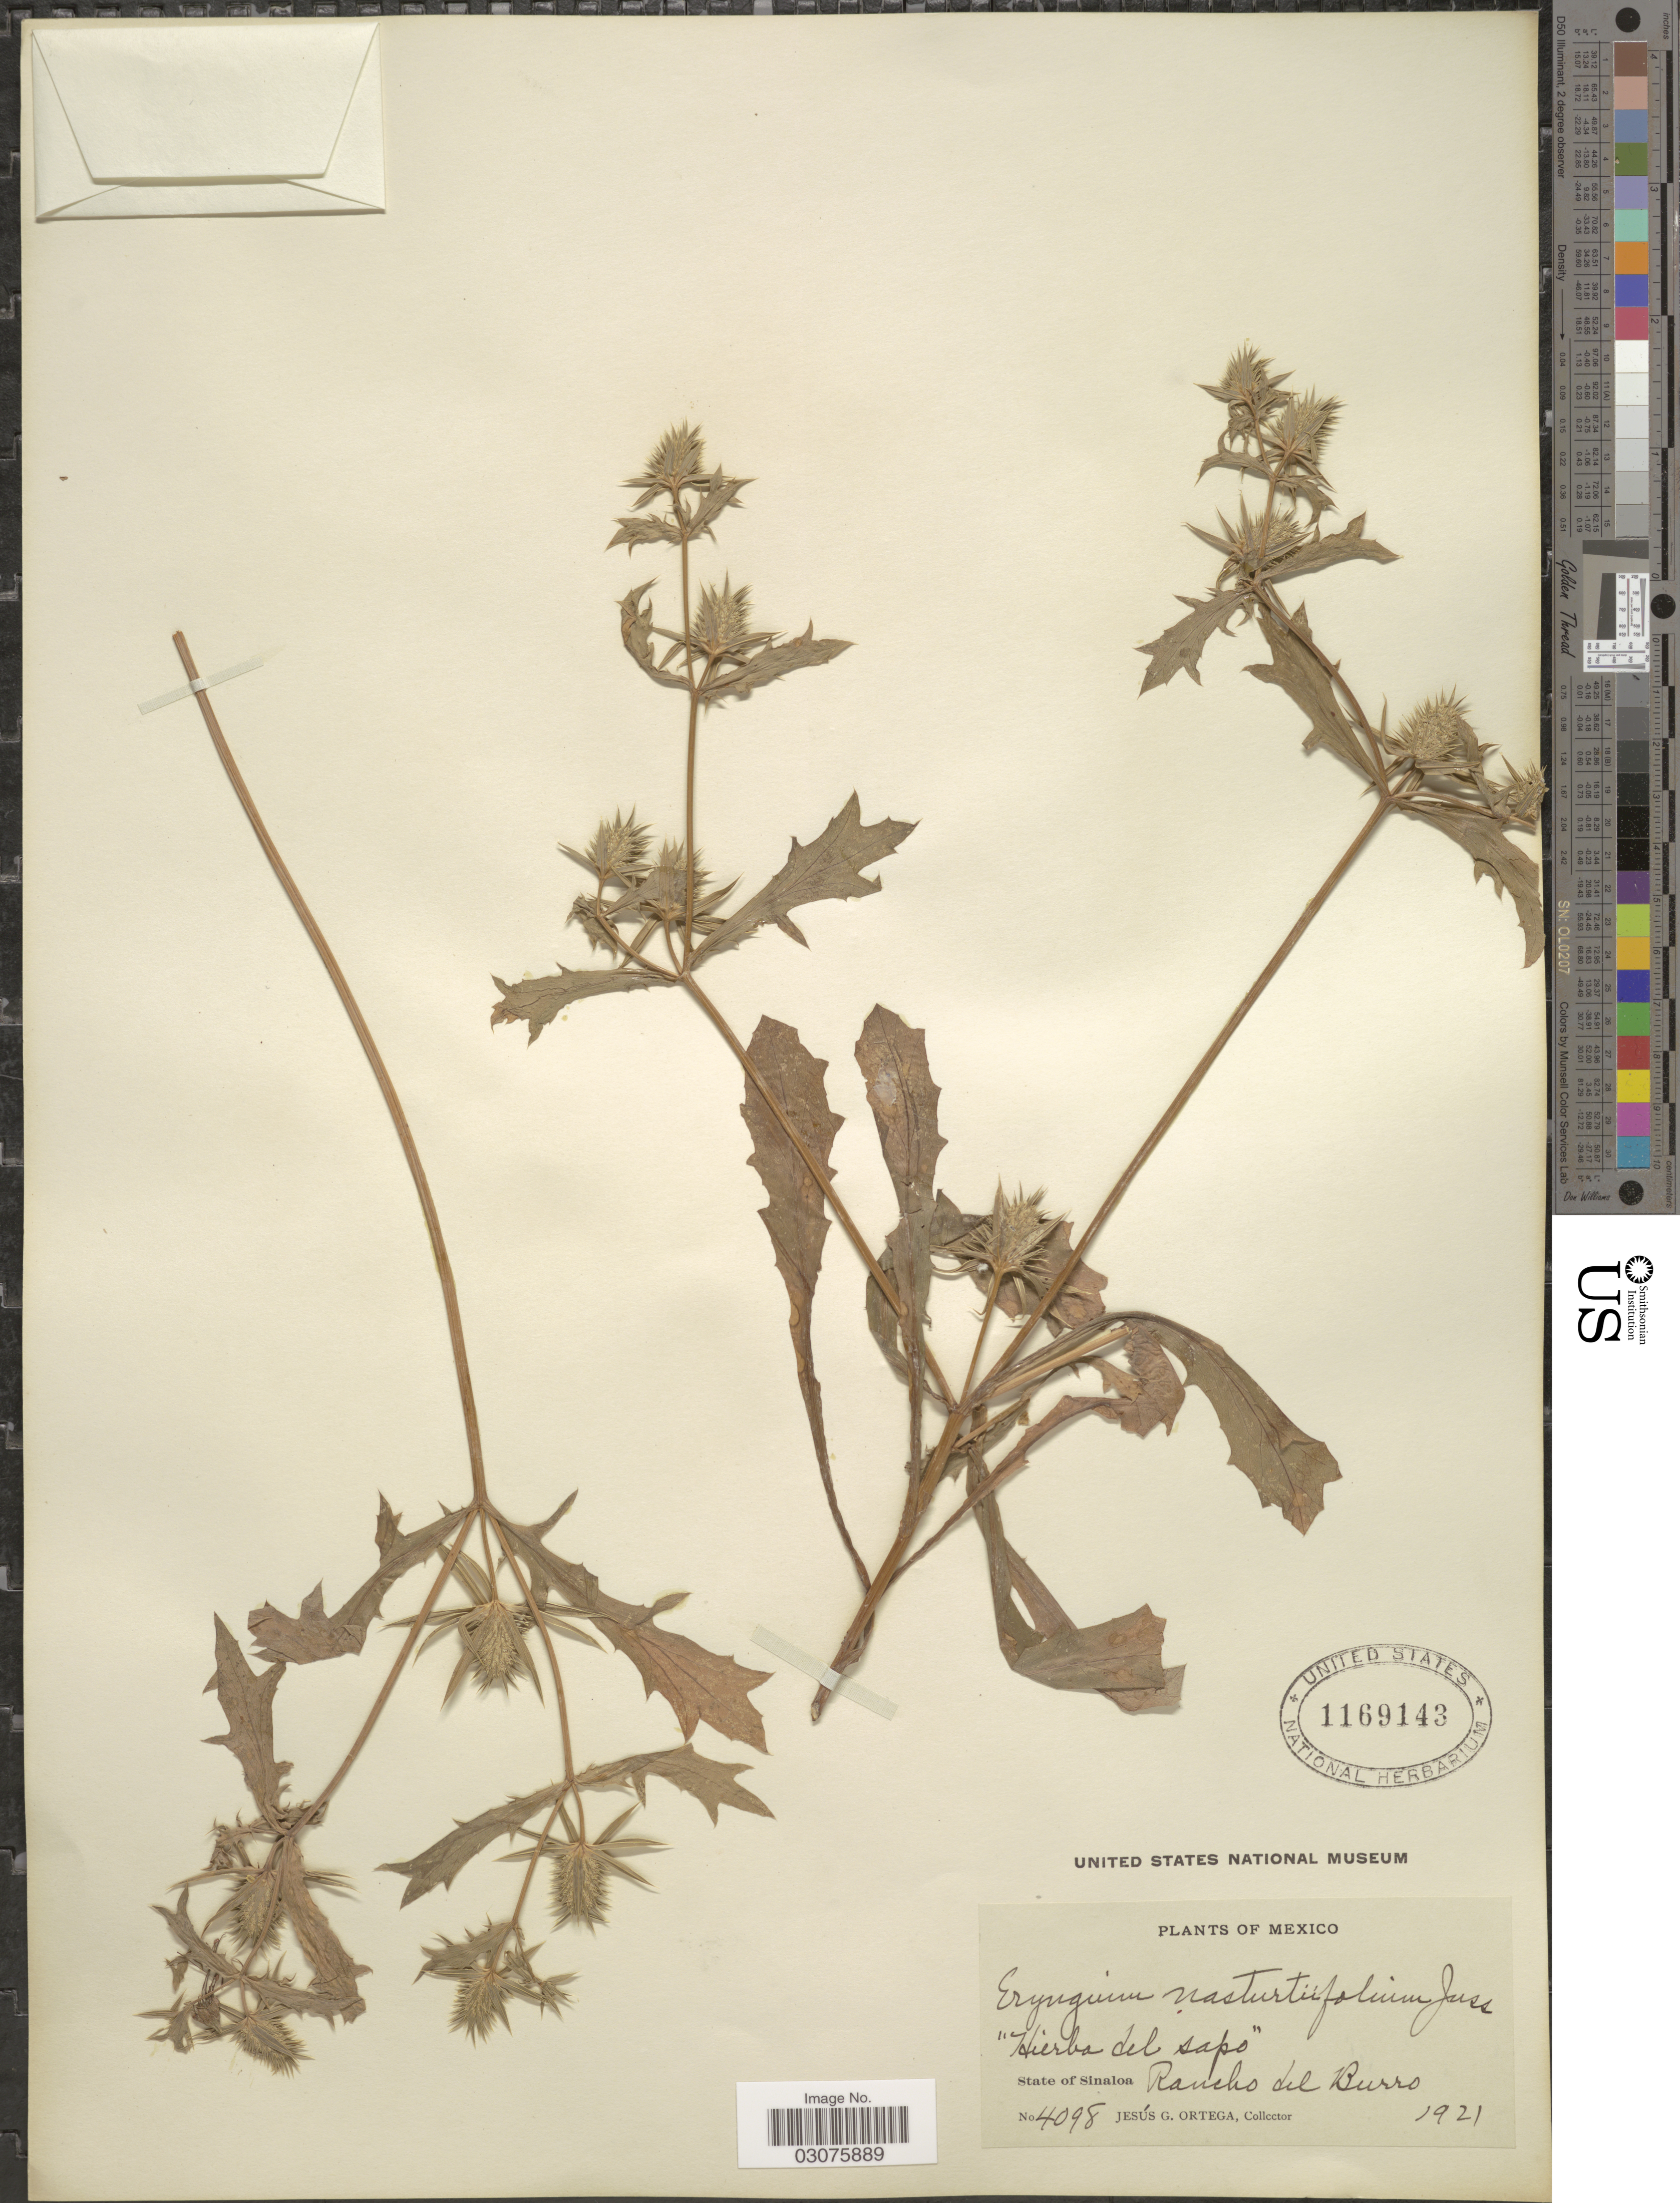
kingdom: Plantae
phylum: Tracheophyta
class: Magnoliopsida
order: Apiales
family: Apiaceae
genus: Eryngium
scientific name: Eryngium nasturtiifolium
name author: Juss. ex F. Delaroche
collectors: J. Ortega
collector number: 4098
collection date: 1921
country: Mexico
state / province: Sinaloa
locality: State of Sinaloa. Rancho del Burro.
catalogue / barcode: US 1169143